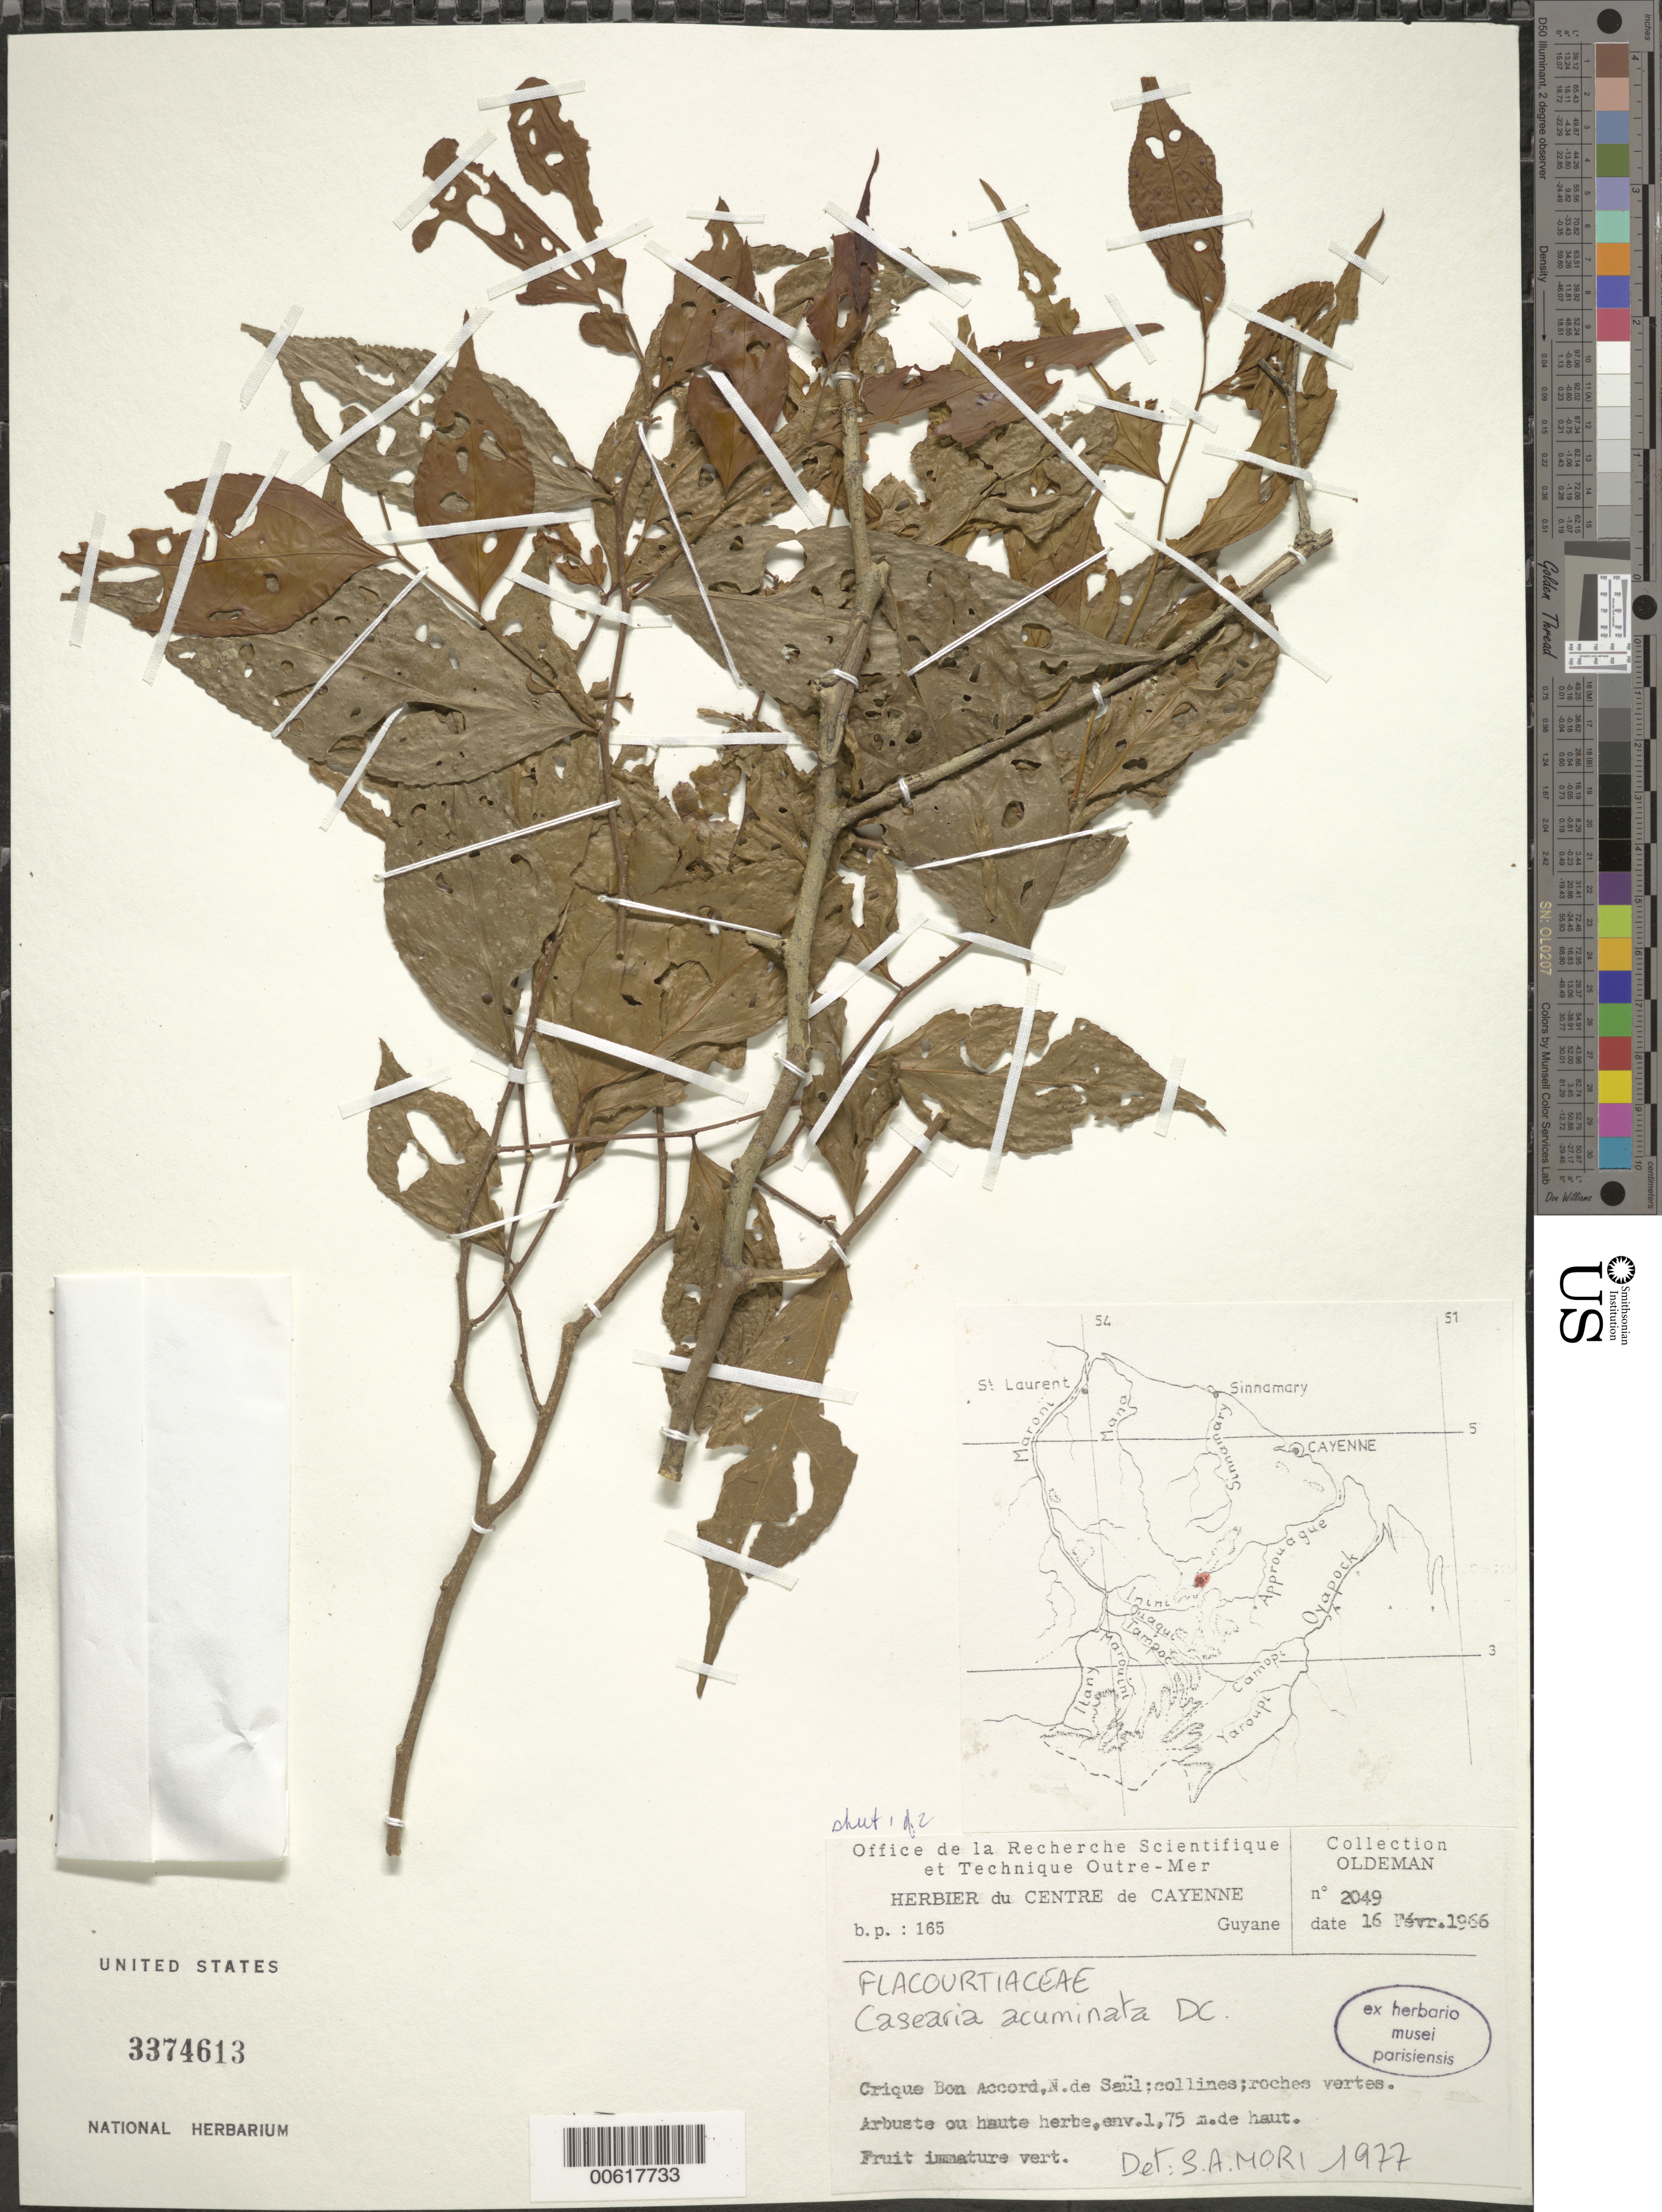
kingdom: Plantae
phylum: Tracheophyta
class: Magnoliopsida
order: Malpighiales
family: Salicaceae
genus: Casearia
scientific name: Casearia acuminata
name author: DC.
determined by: Mori, Scott A.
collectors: R. Oldeman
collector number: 2049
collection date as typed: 16-Feb-66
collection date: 1966-02-16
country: French Guiana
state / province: Saint-Laurent-du-Maroni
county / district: Saül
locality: Crique Bon Accord, N de Saül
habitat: Collines , roches vertes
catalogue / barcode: US 3374613